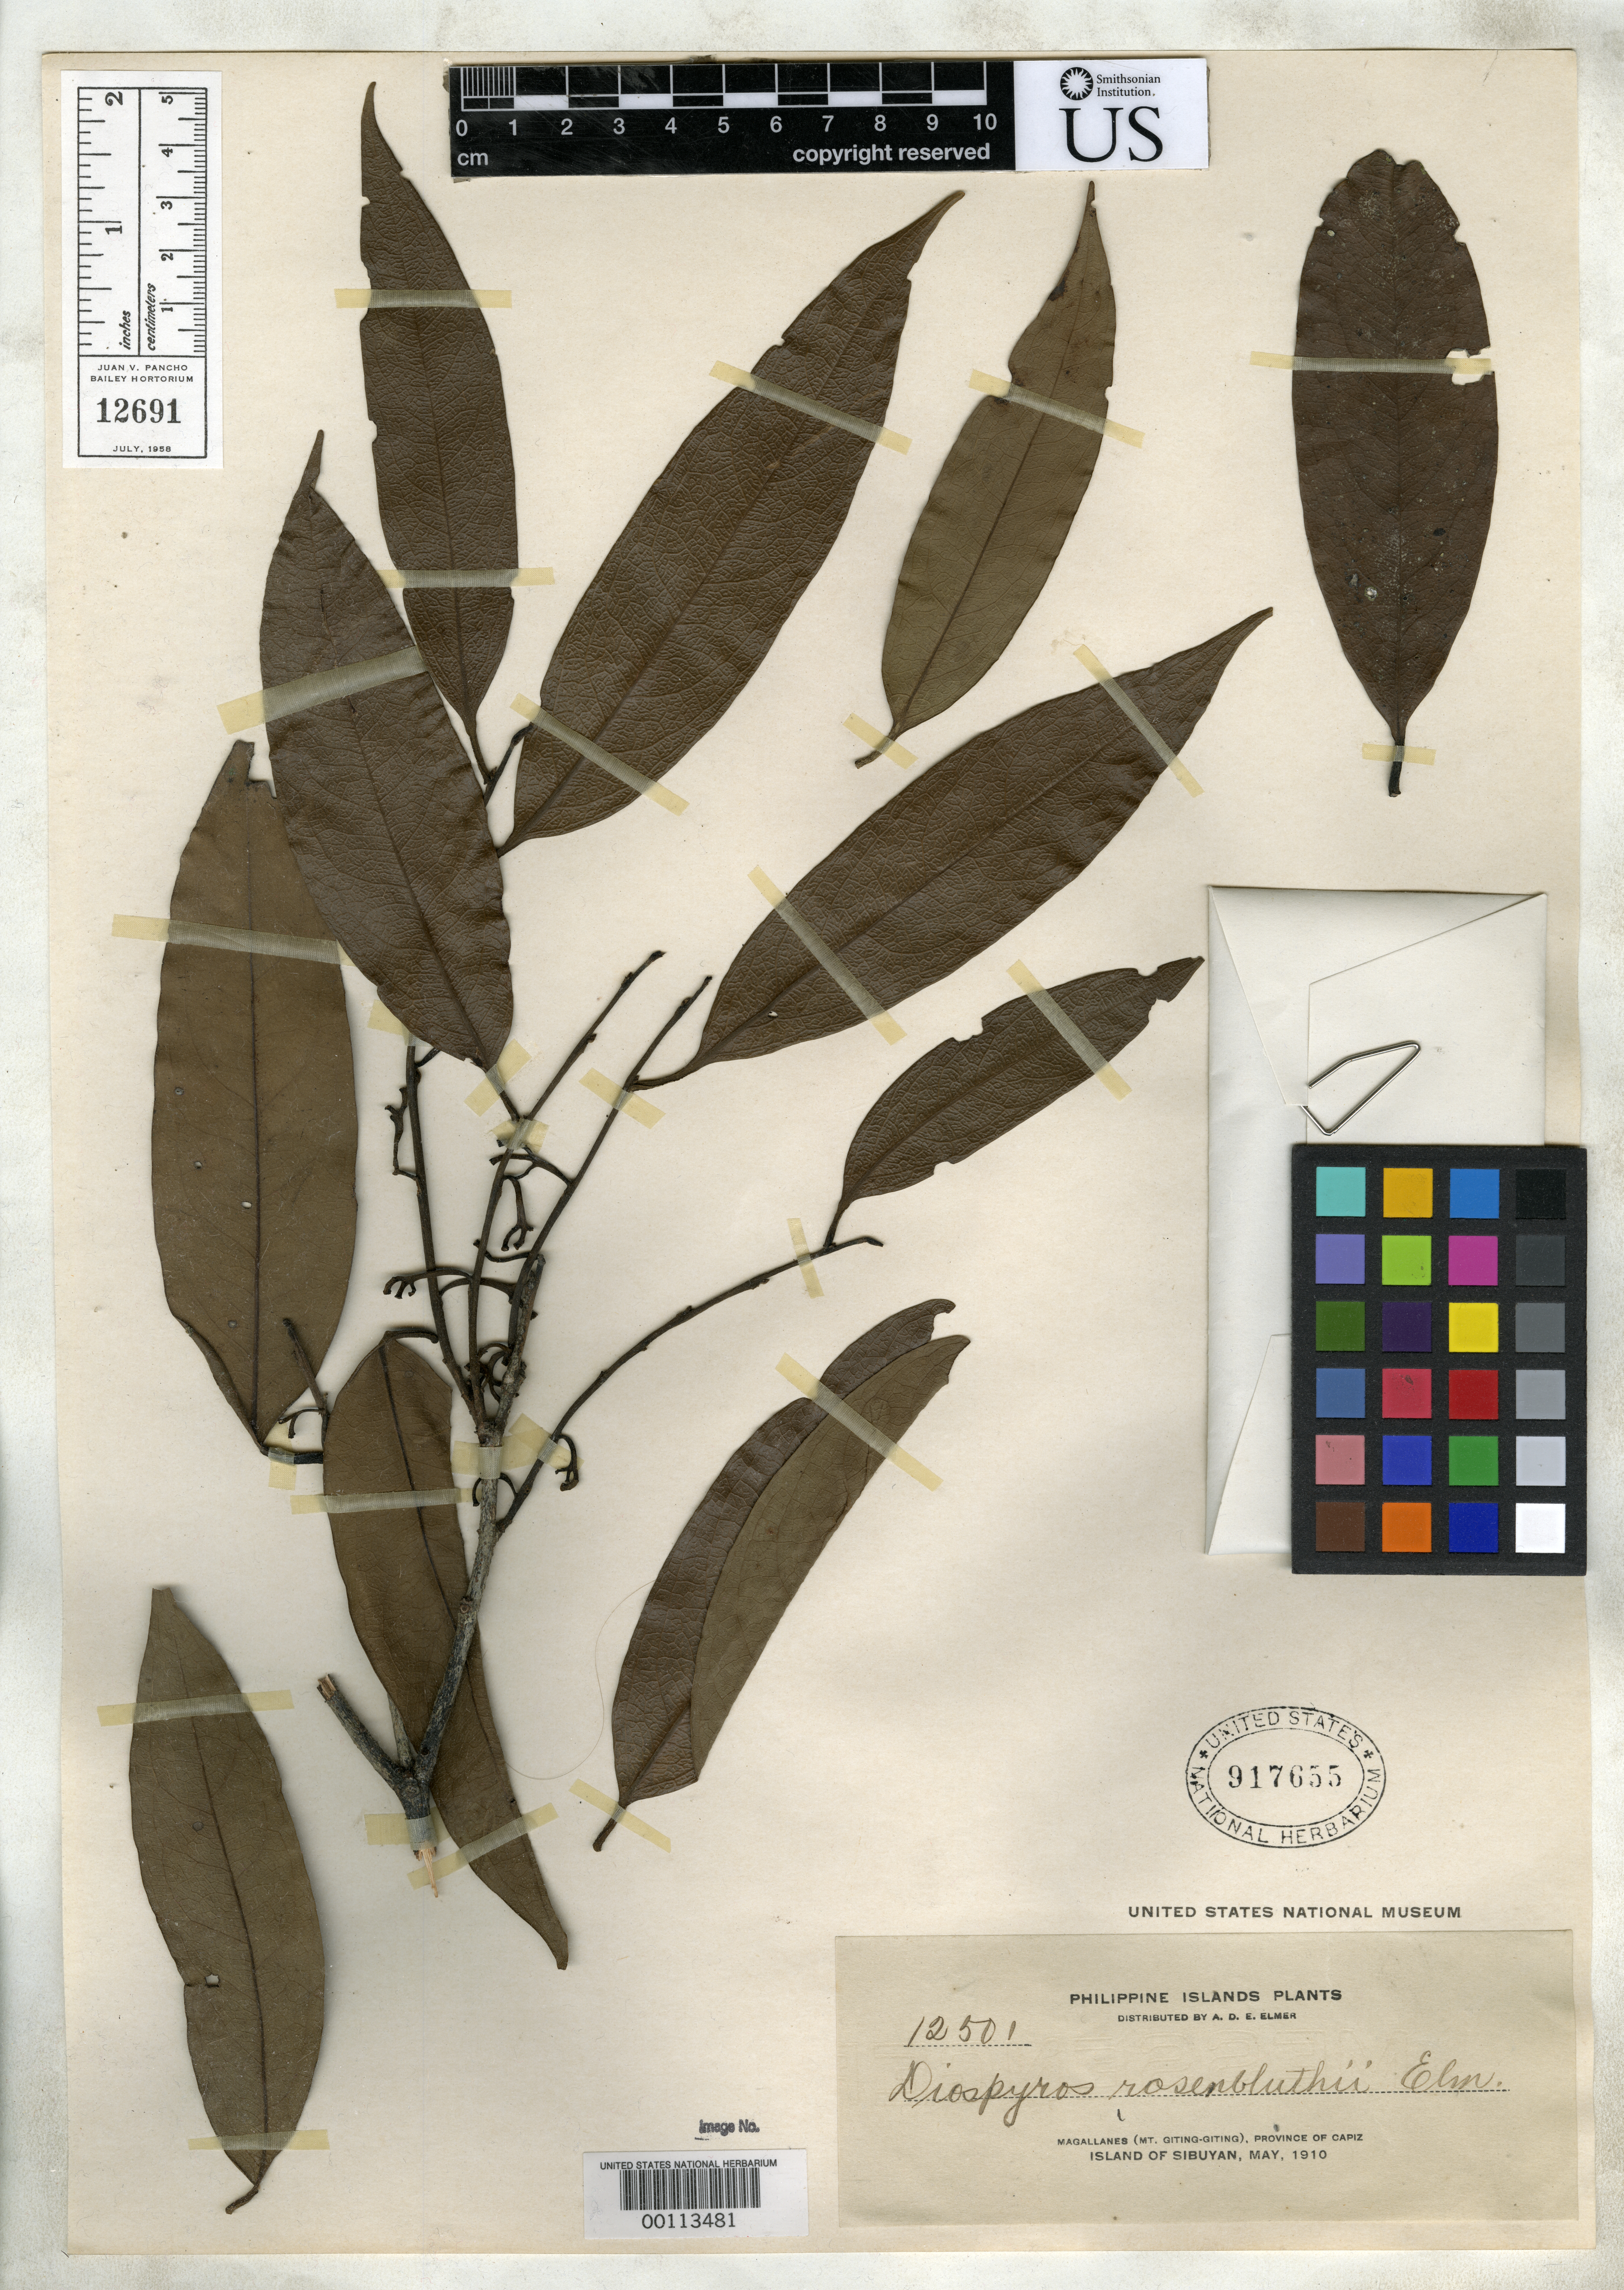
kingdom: Plantae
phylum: Tracheophyta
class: Magnoliopsida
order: Ericales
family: Ebenaceae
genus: Diospyros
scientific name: Diospyros rosenbluthii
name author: Elmer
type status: Isotype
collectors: A. D. E. Elmer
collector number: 12501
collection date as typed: May 1910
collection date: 1910-05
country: Philippines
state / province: Mimaropa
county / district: Romblon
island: Sibuyan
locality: Magallanes (Mt. Giting-Giting).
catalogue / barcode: US 917655